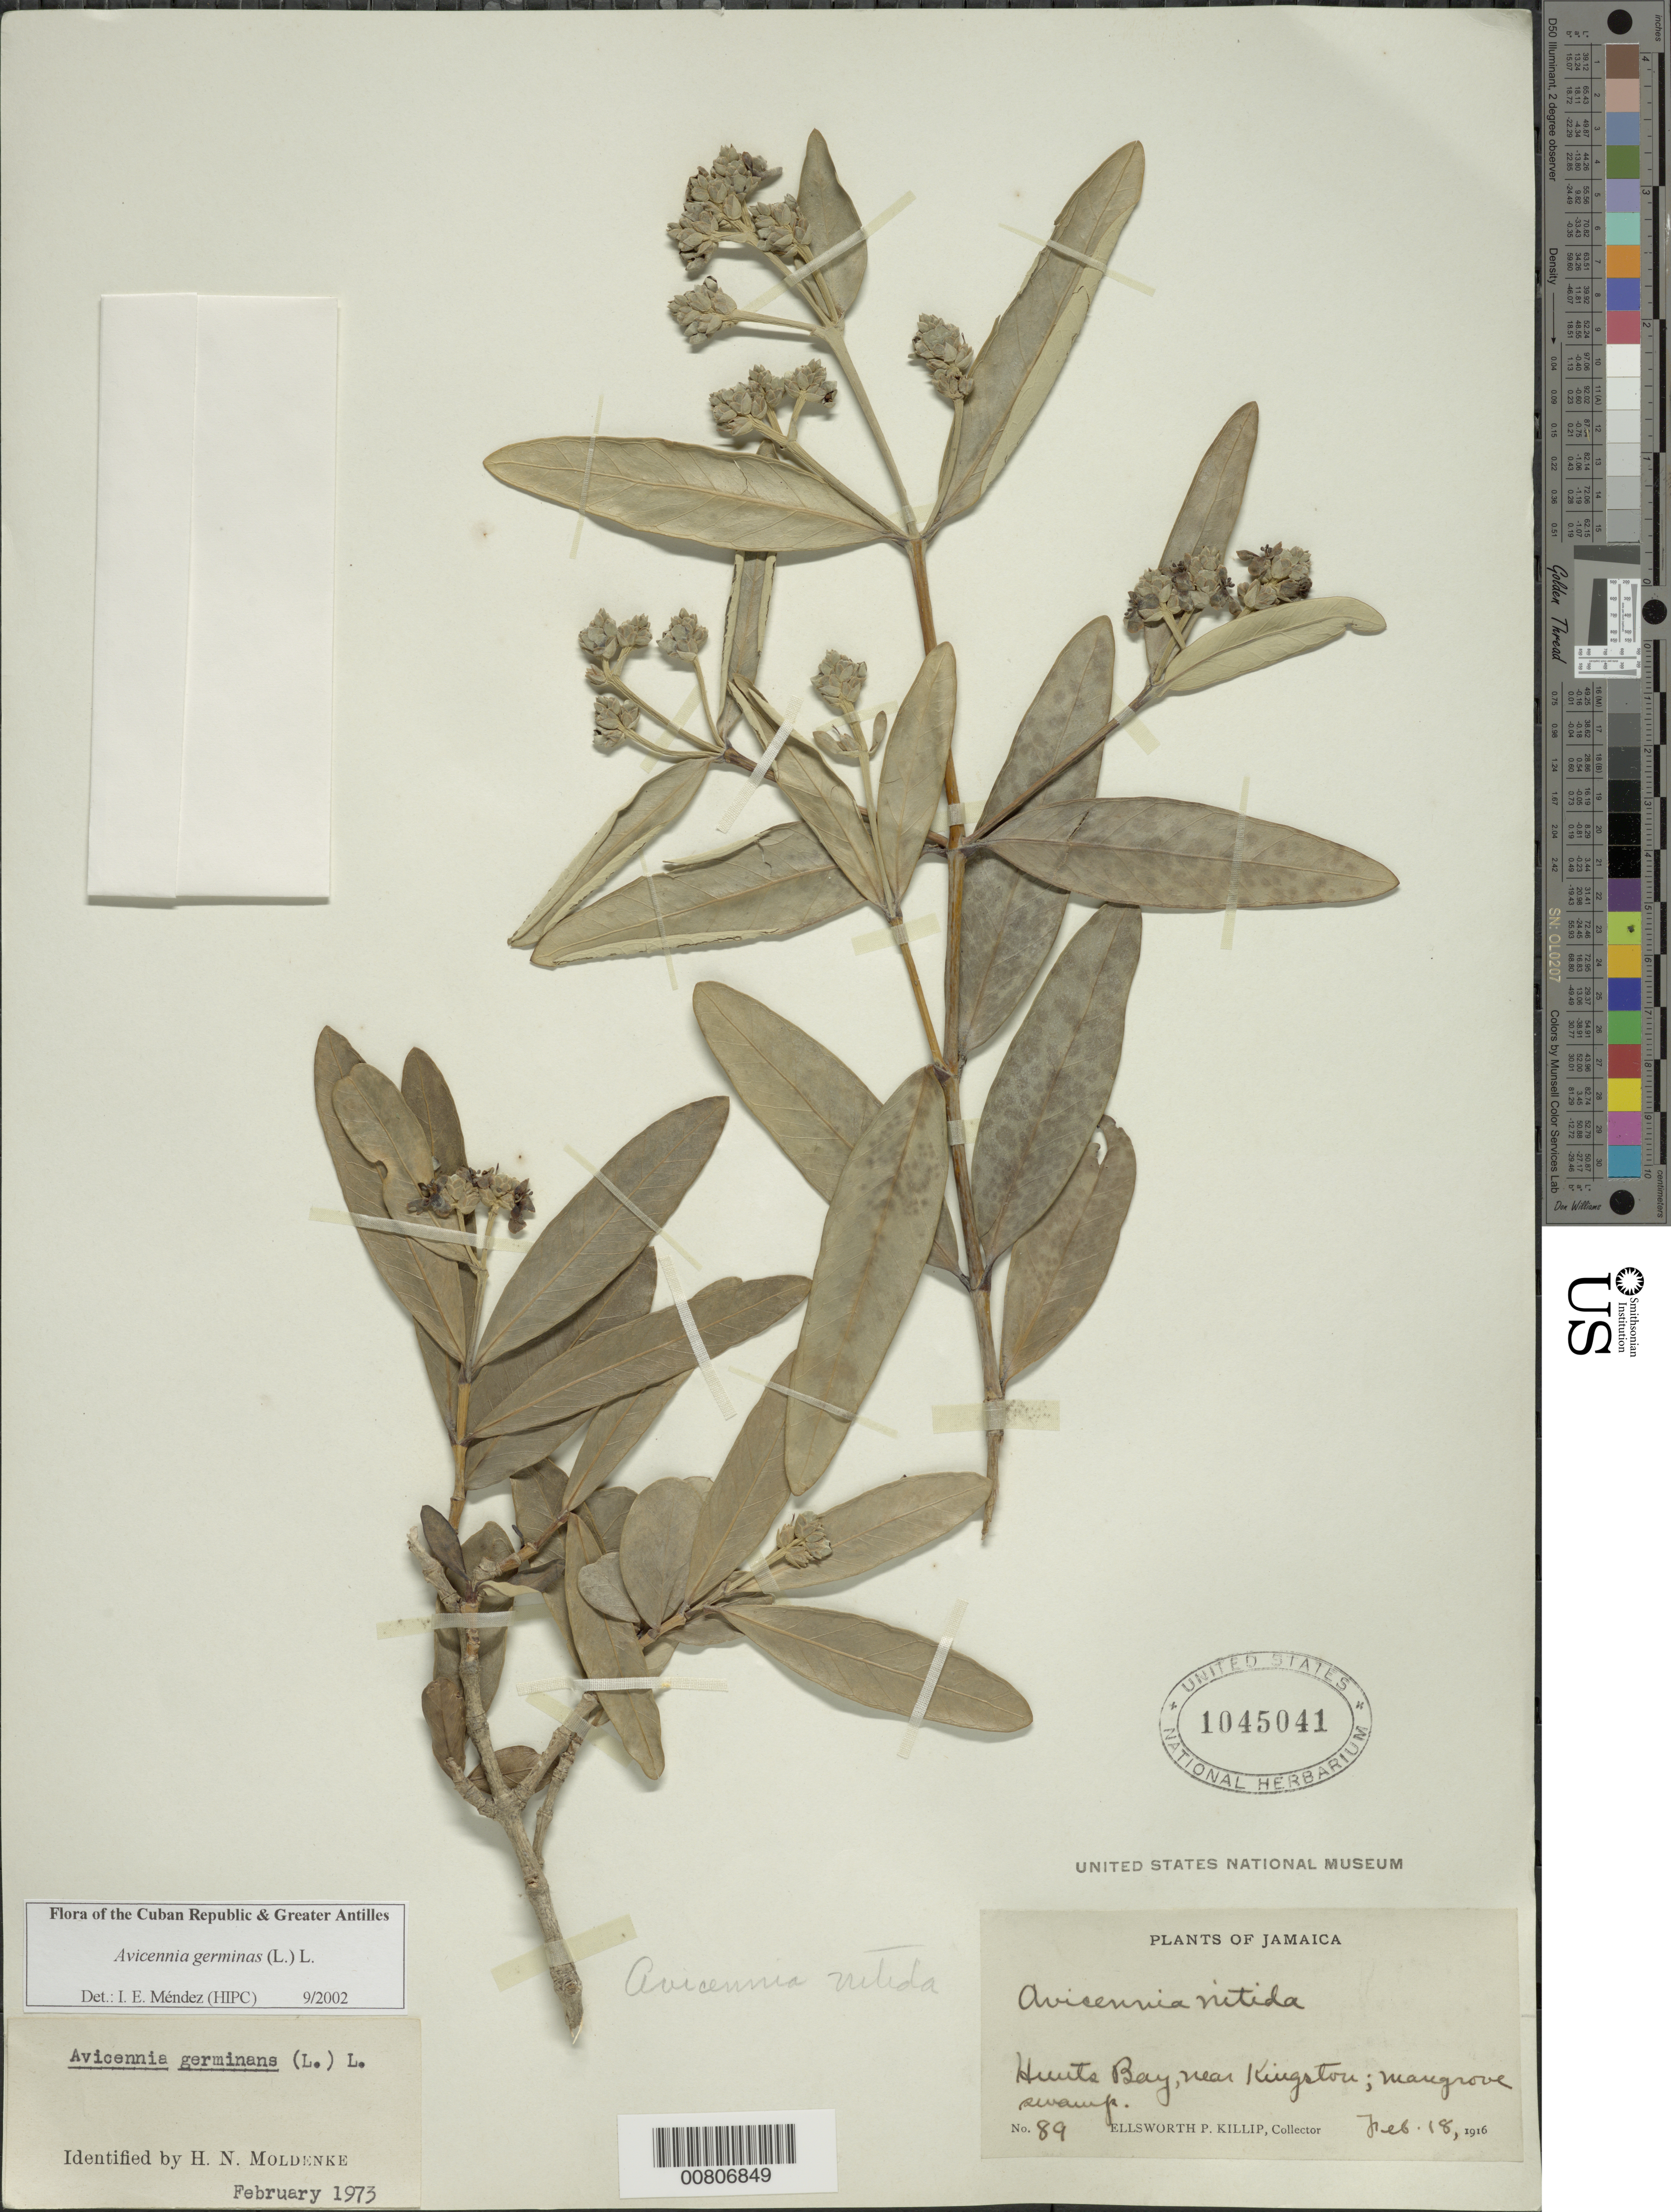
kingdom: Plantae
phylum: Tracheophyta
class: Magnoliopsida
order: Lamiales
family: Acanthaceae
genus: Avicennia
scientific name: Avicennia germinans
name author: (L.) L.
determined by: Méndez, Isidro E., (HIPC)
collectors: E. P. Killip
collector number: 89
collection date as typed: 18 Feb 1916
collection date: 1916-02-18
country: Jamaica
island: Jamaica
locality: Hunts Bay, near Kingston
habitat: Mangrove swamp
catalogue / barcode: US 1045041